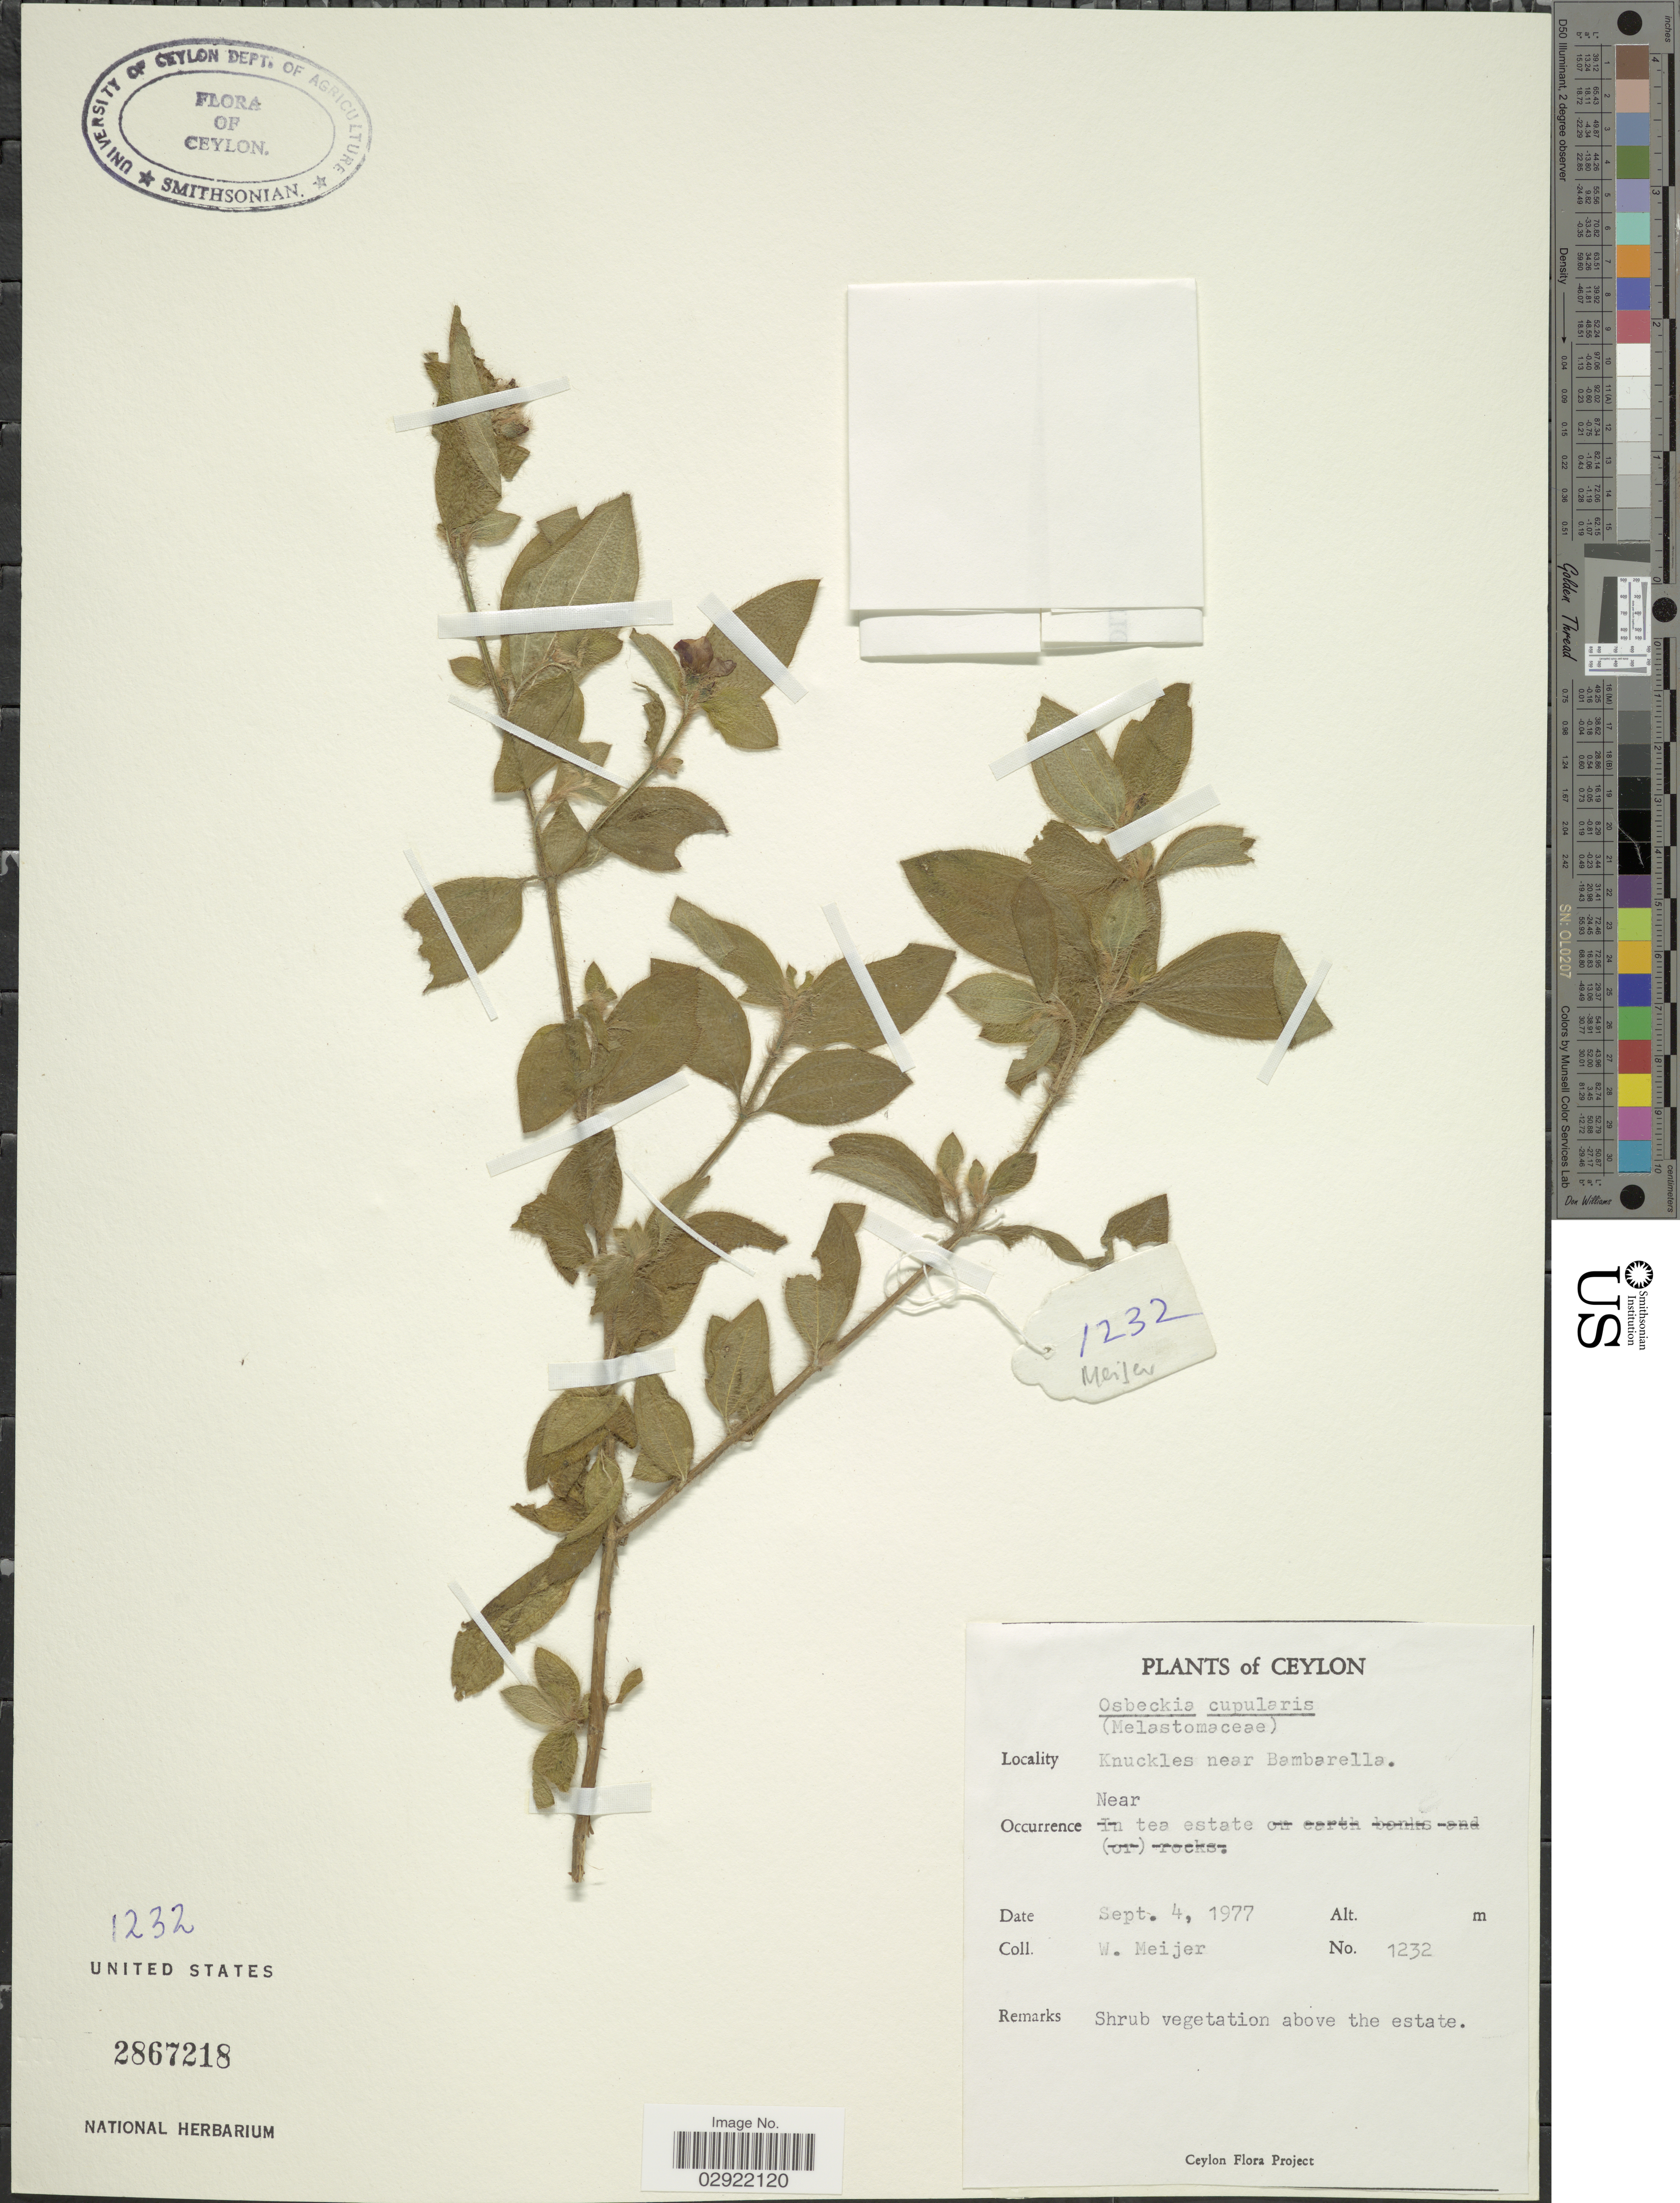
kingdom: Plantae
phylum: Tracheophyta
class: Magnoliopsida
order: Myrtales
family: Melastomataceae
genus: Osbeckia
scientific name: Osbeckia cupularis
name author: D. Don ex Wight & Arn.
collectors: W. Meijer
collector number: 1232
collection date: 1977-09-04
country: Sri Lanka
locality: Ceylon. Knuckles near Bambarella.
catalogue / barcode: US 2867218